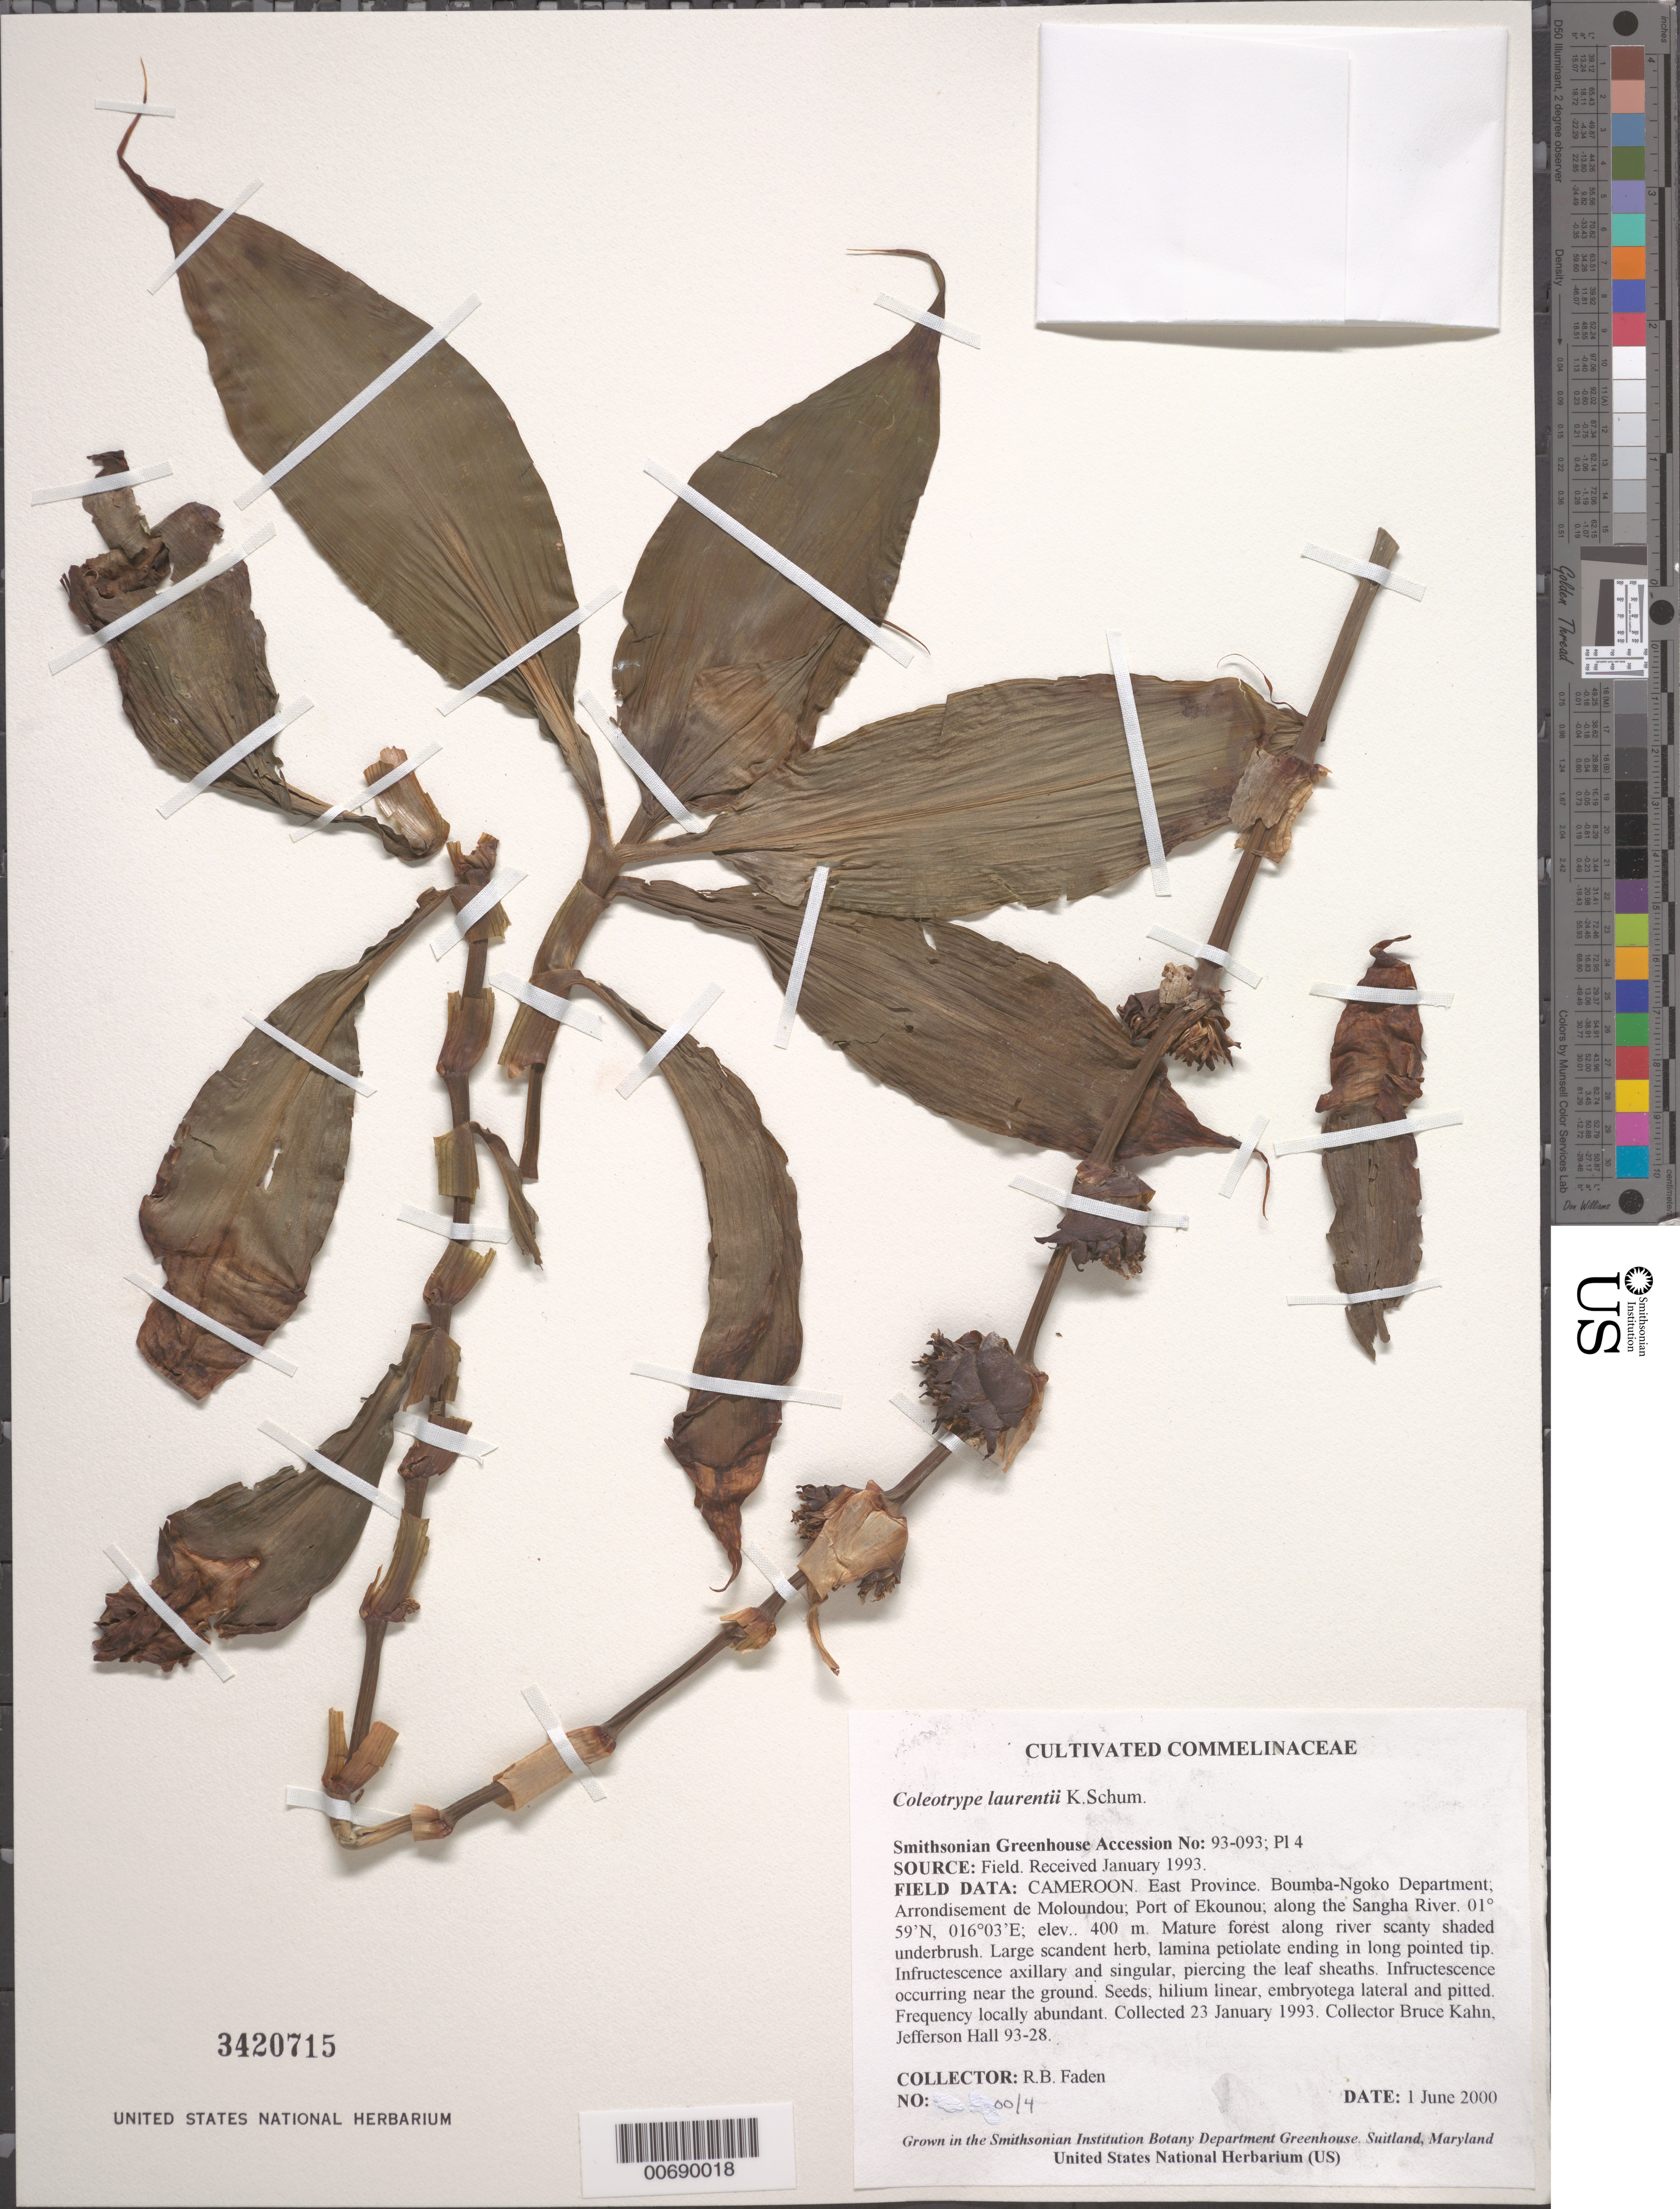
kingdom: Plantae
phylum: Tracheophyta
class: Liliopsida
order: Commelinales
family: Commelinaceae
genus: Coleotrype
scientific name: Coleotrype laurentii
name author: K. Schum.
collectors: R. B. Faden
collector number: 00/4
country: United States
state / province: Maryland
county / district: Prince George's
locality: Smithsonian Greenhouse.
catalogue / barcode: US 3420715